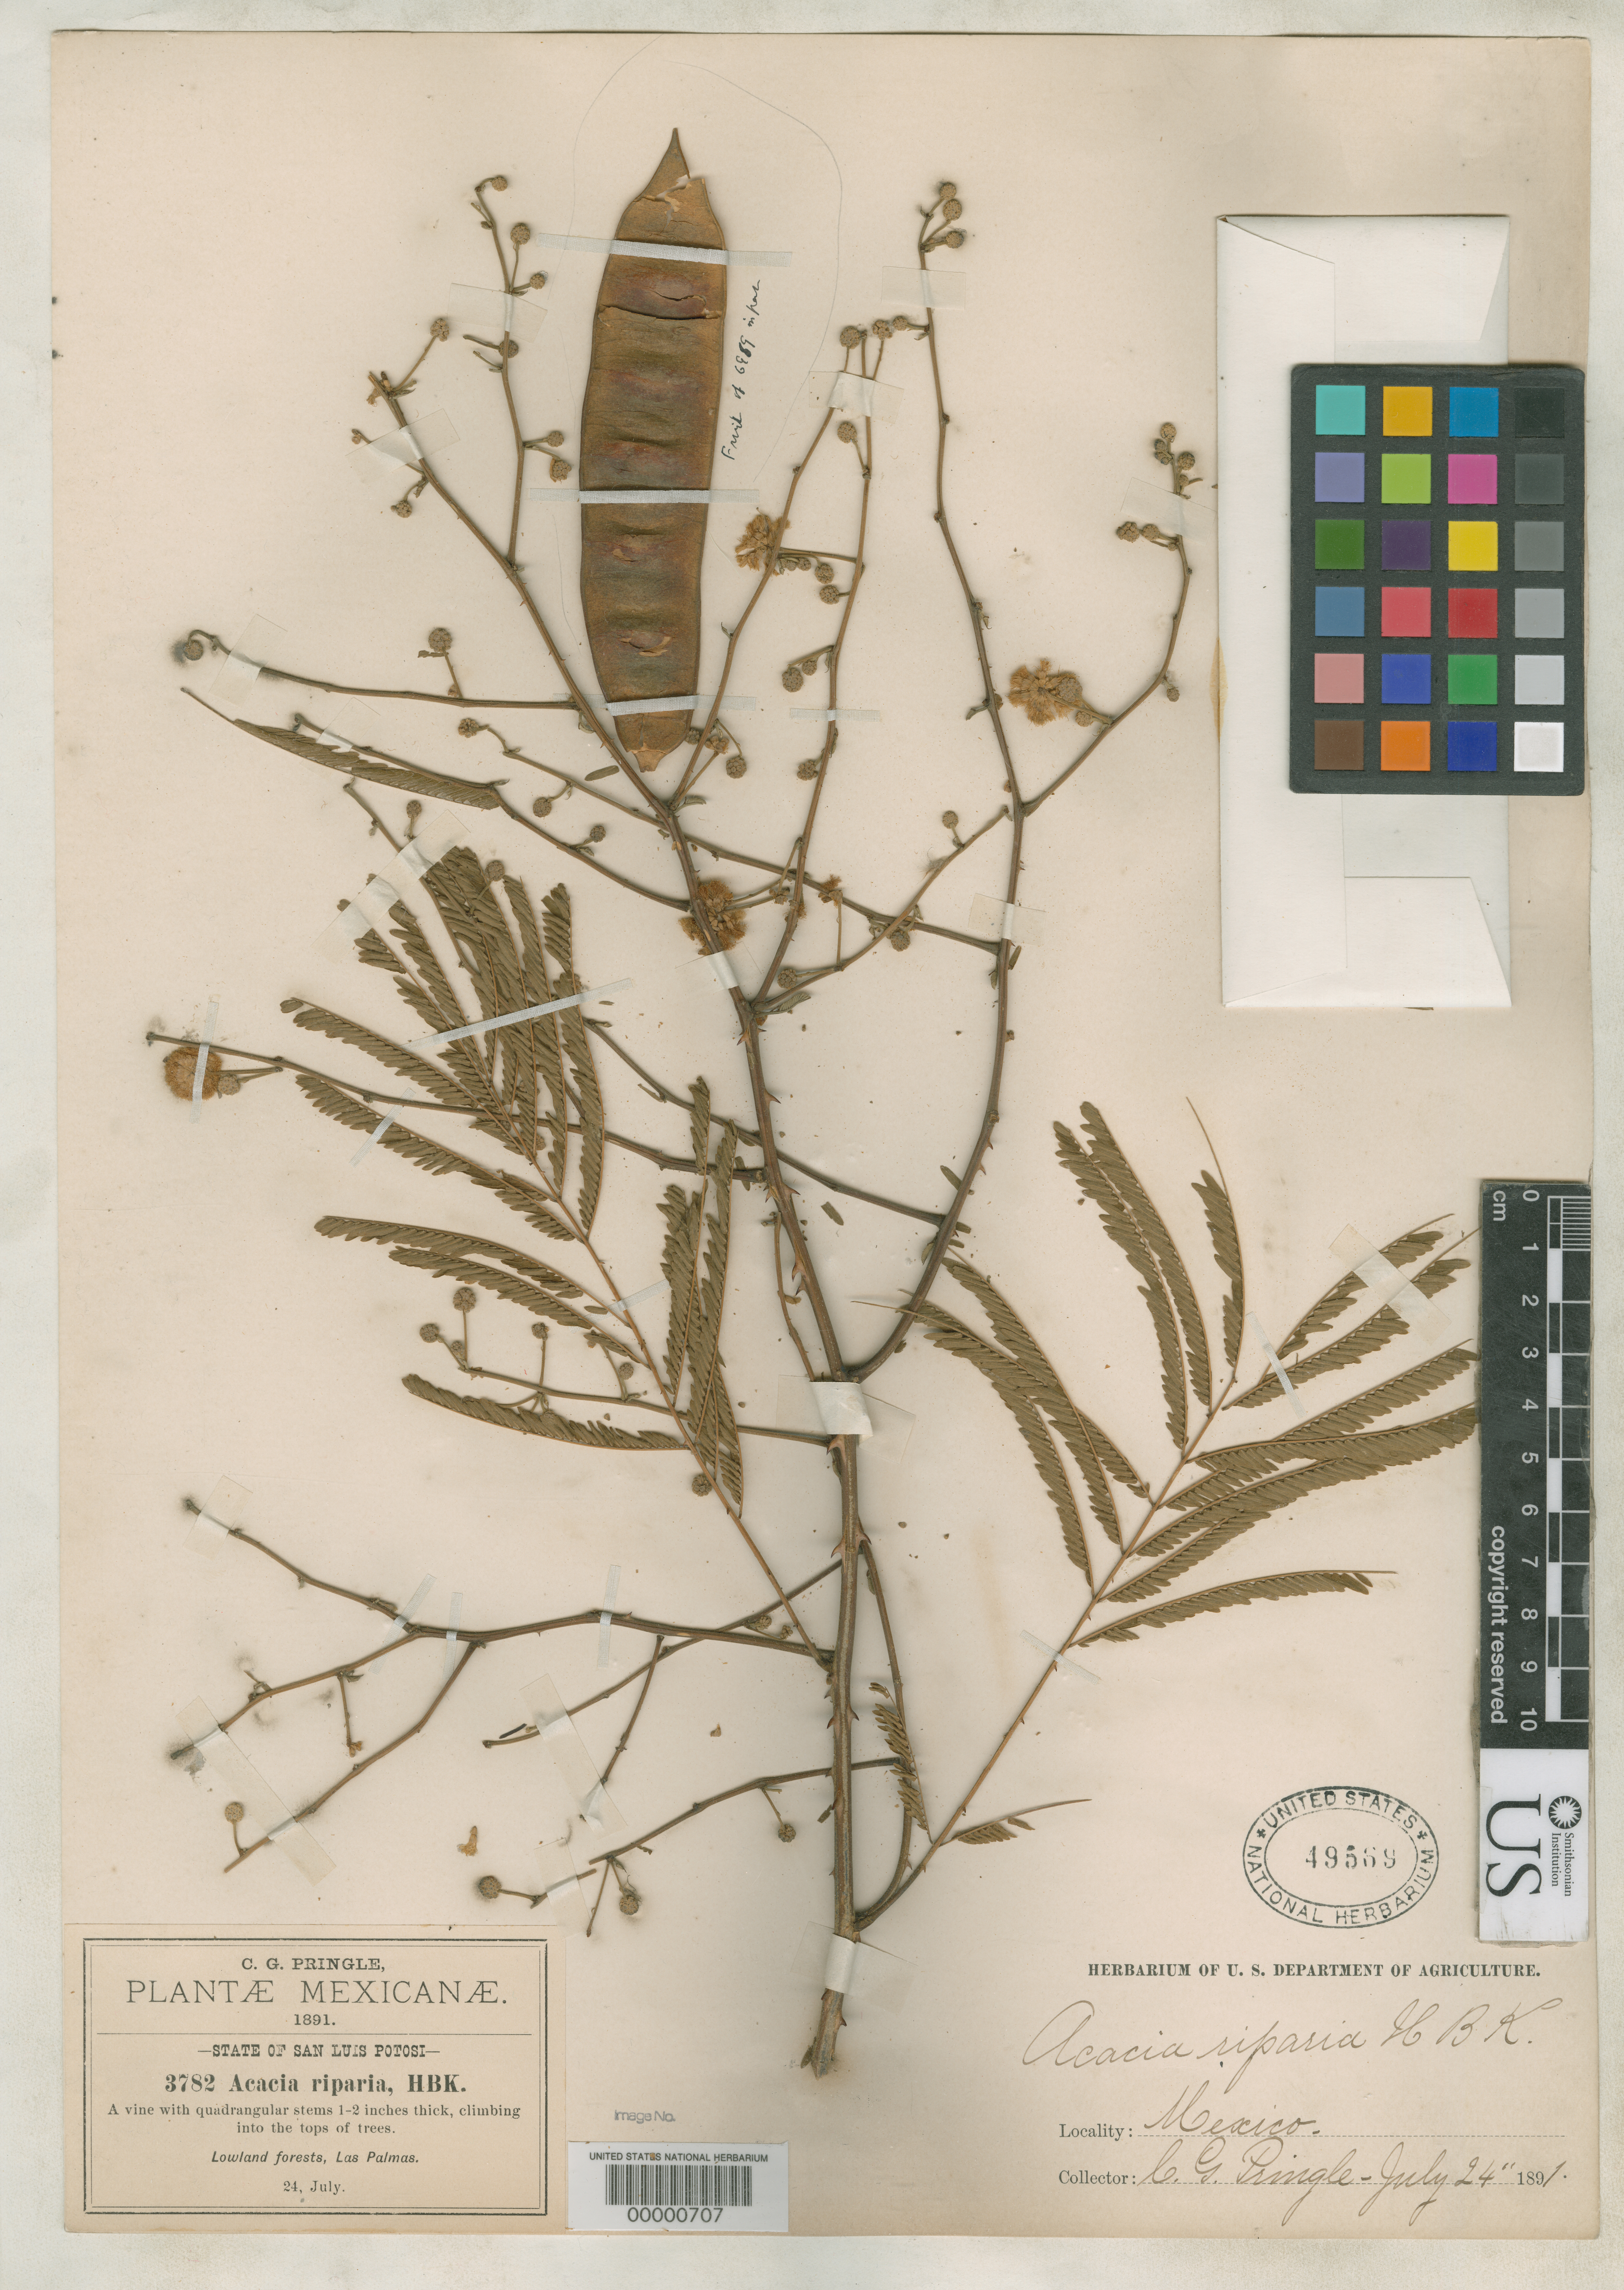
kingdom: Plantae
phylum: Tracheophyta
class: Magnoliopsida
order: Fabales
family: Fabaceae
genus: Senegalia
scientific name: Senegalia potosina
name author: Britton & Rose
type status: Isotype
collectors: C. G. Pringle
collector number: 3782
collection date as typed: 24 Jul 1891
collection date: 1891-07-24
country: Mexico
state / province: San Luis Potosi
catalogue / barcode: US 49569